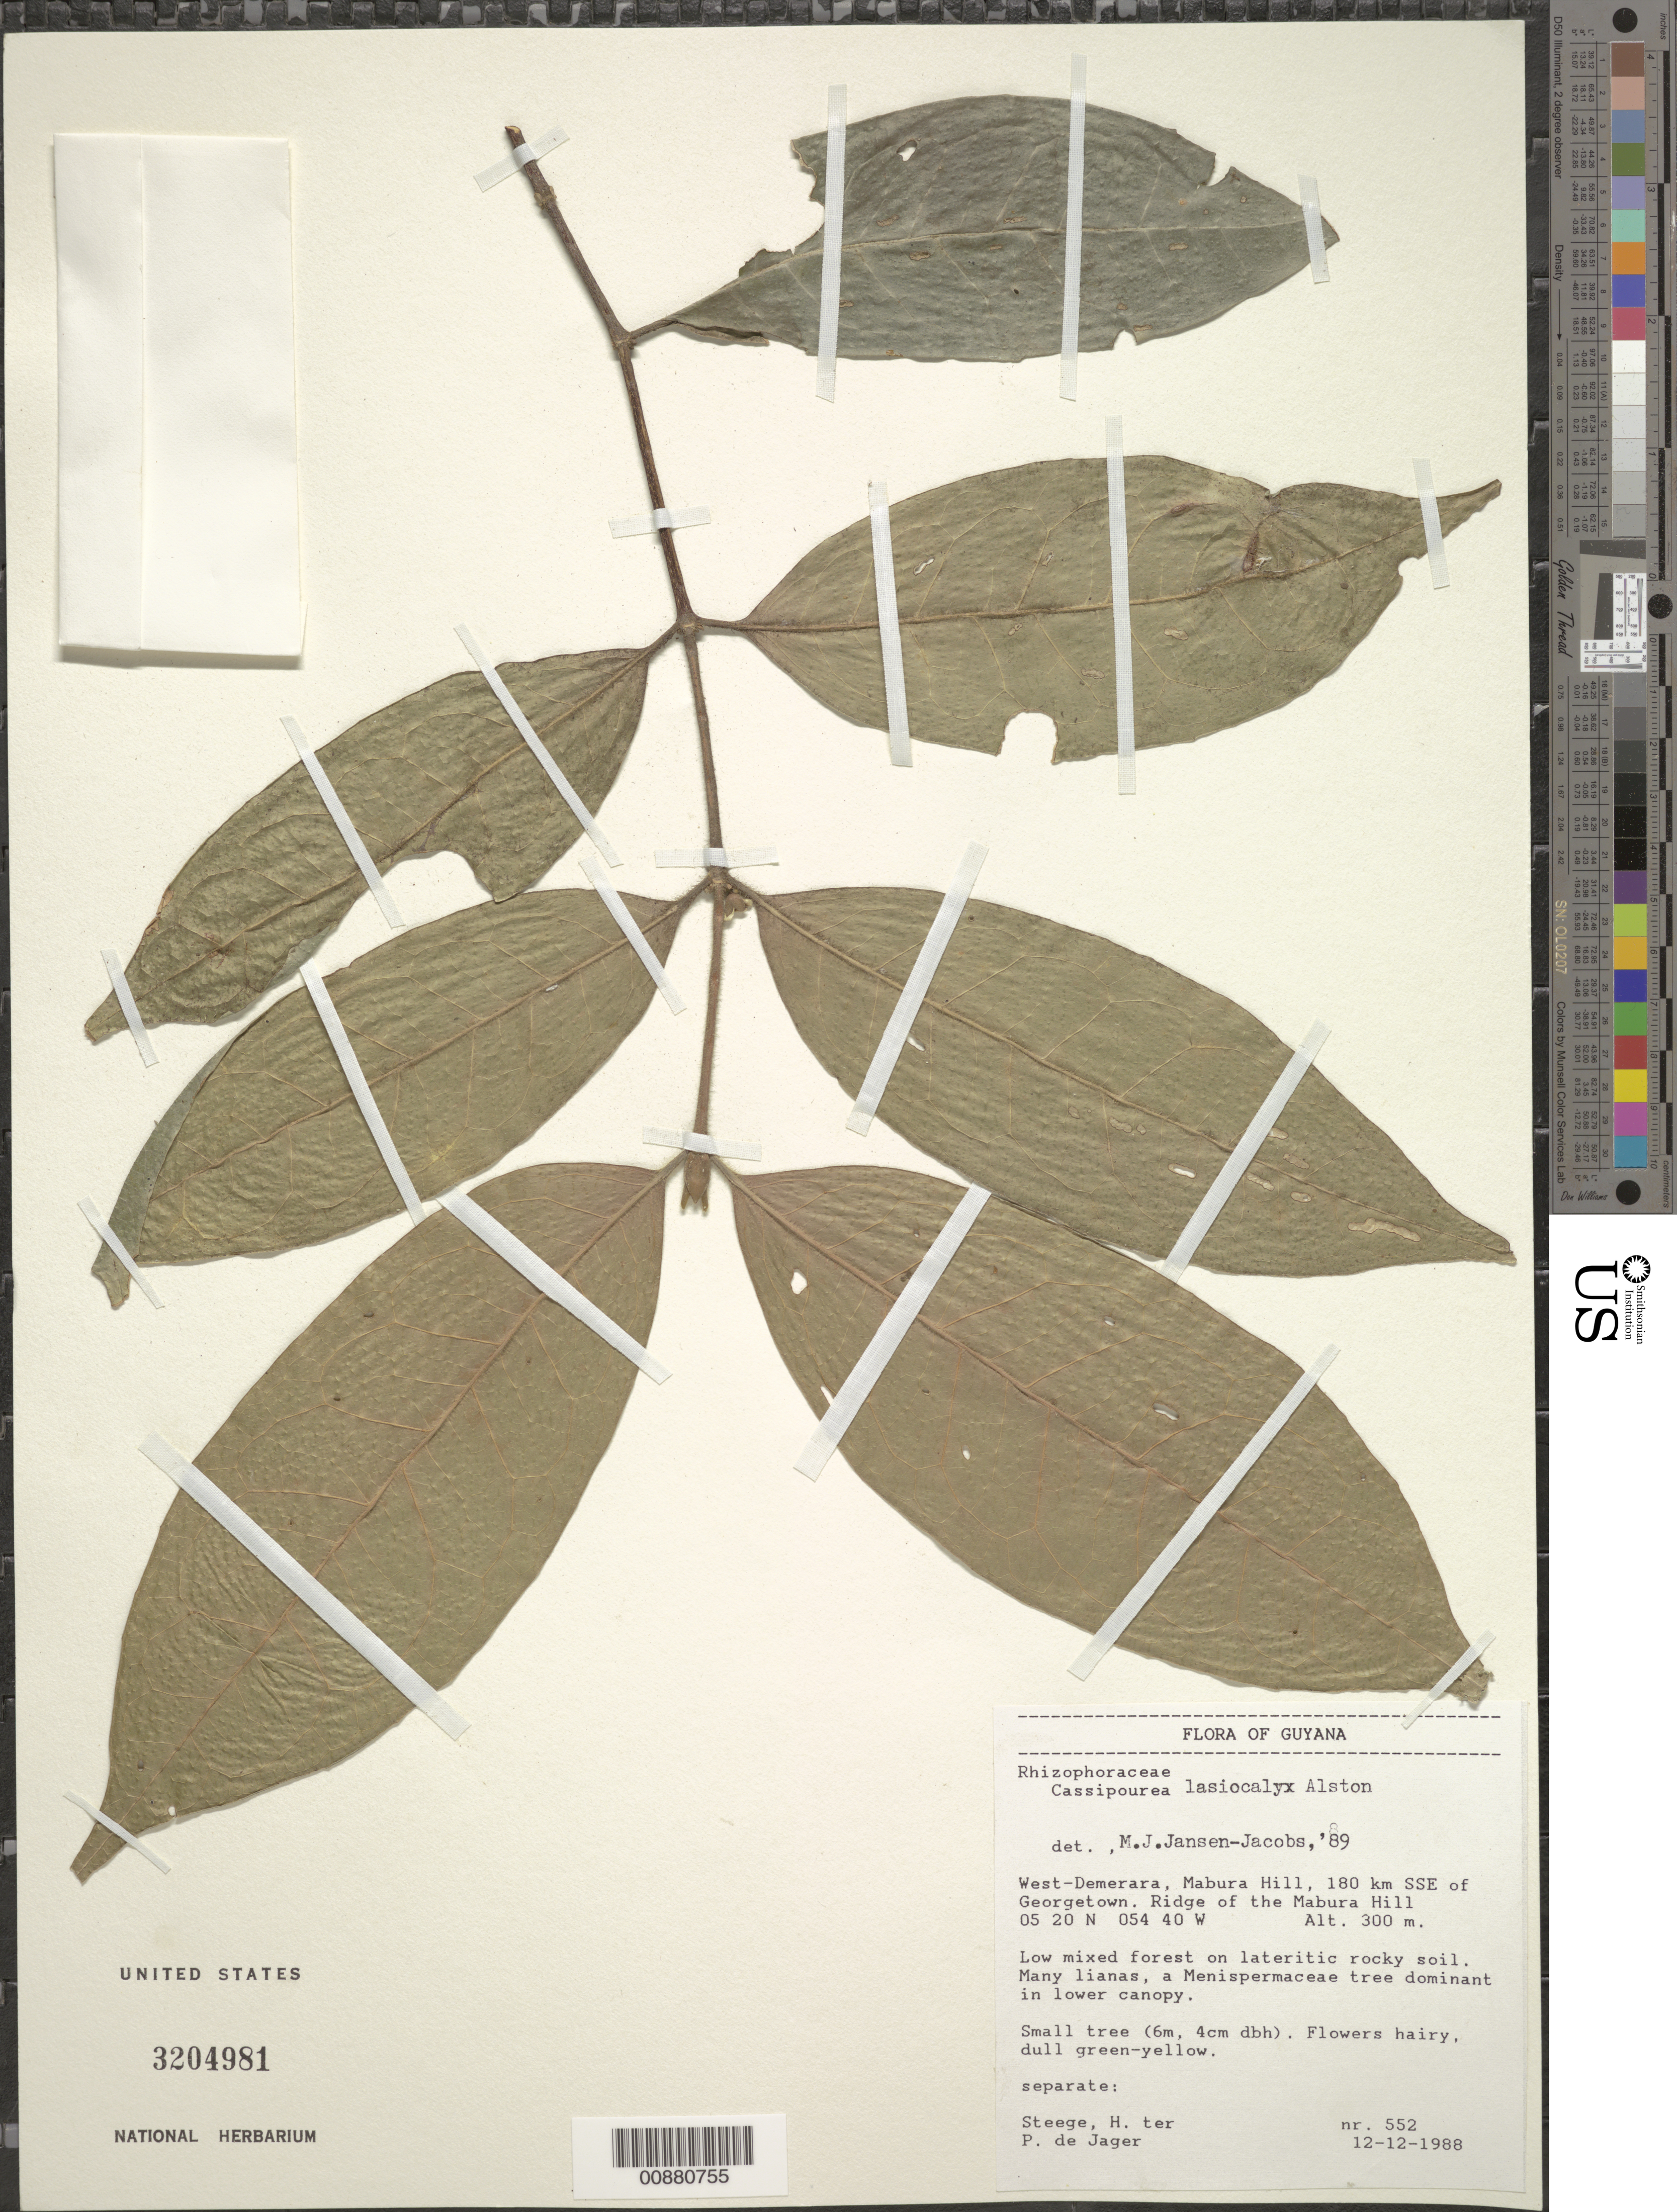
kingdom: Plantae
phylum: Tracheophyta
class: Magnoliopsida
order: Malpighiales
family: Rhizophoraceae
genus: Cassipourea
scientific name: Cassipourea lasiocalyx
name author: Alston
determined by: Jansen-Jacobs, M. J., (U), Nationaal Herbarium Nederland, Utrecht University branch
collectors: H. ter Steege & P. De Jager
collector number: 552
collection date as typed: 12-Dec-88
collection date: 1988-12-12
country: Guyana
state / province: U. Demerara-Berbice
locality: Mabura Hill, 180 km SSE of Georgetown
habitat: Low mixed forest on lateritic rocky soil, many lianas, a Menispermaceae tree dominant in lower canopy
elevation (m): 300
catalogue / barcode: US 3204981